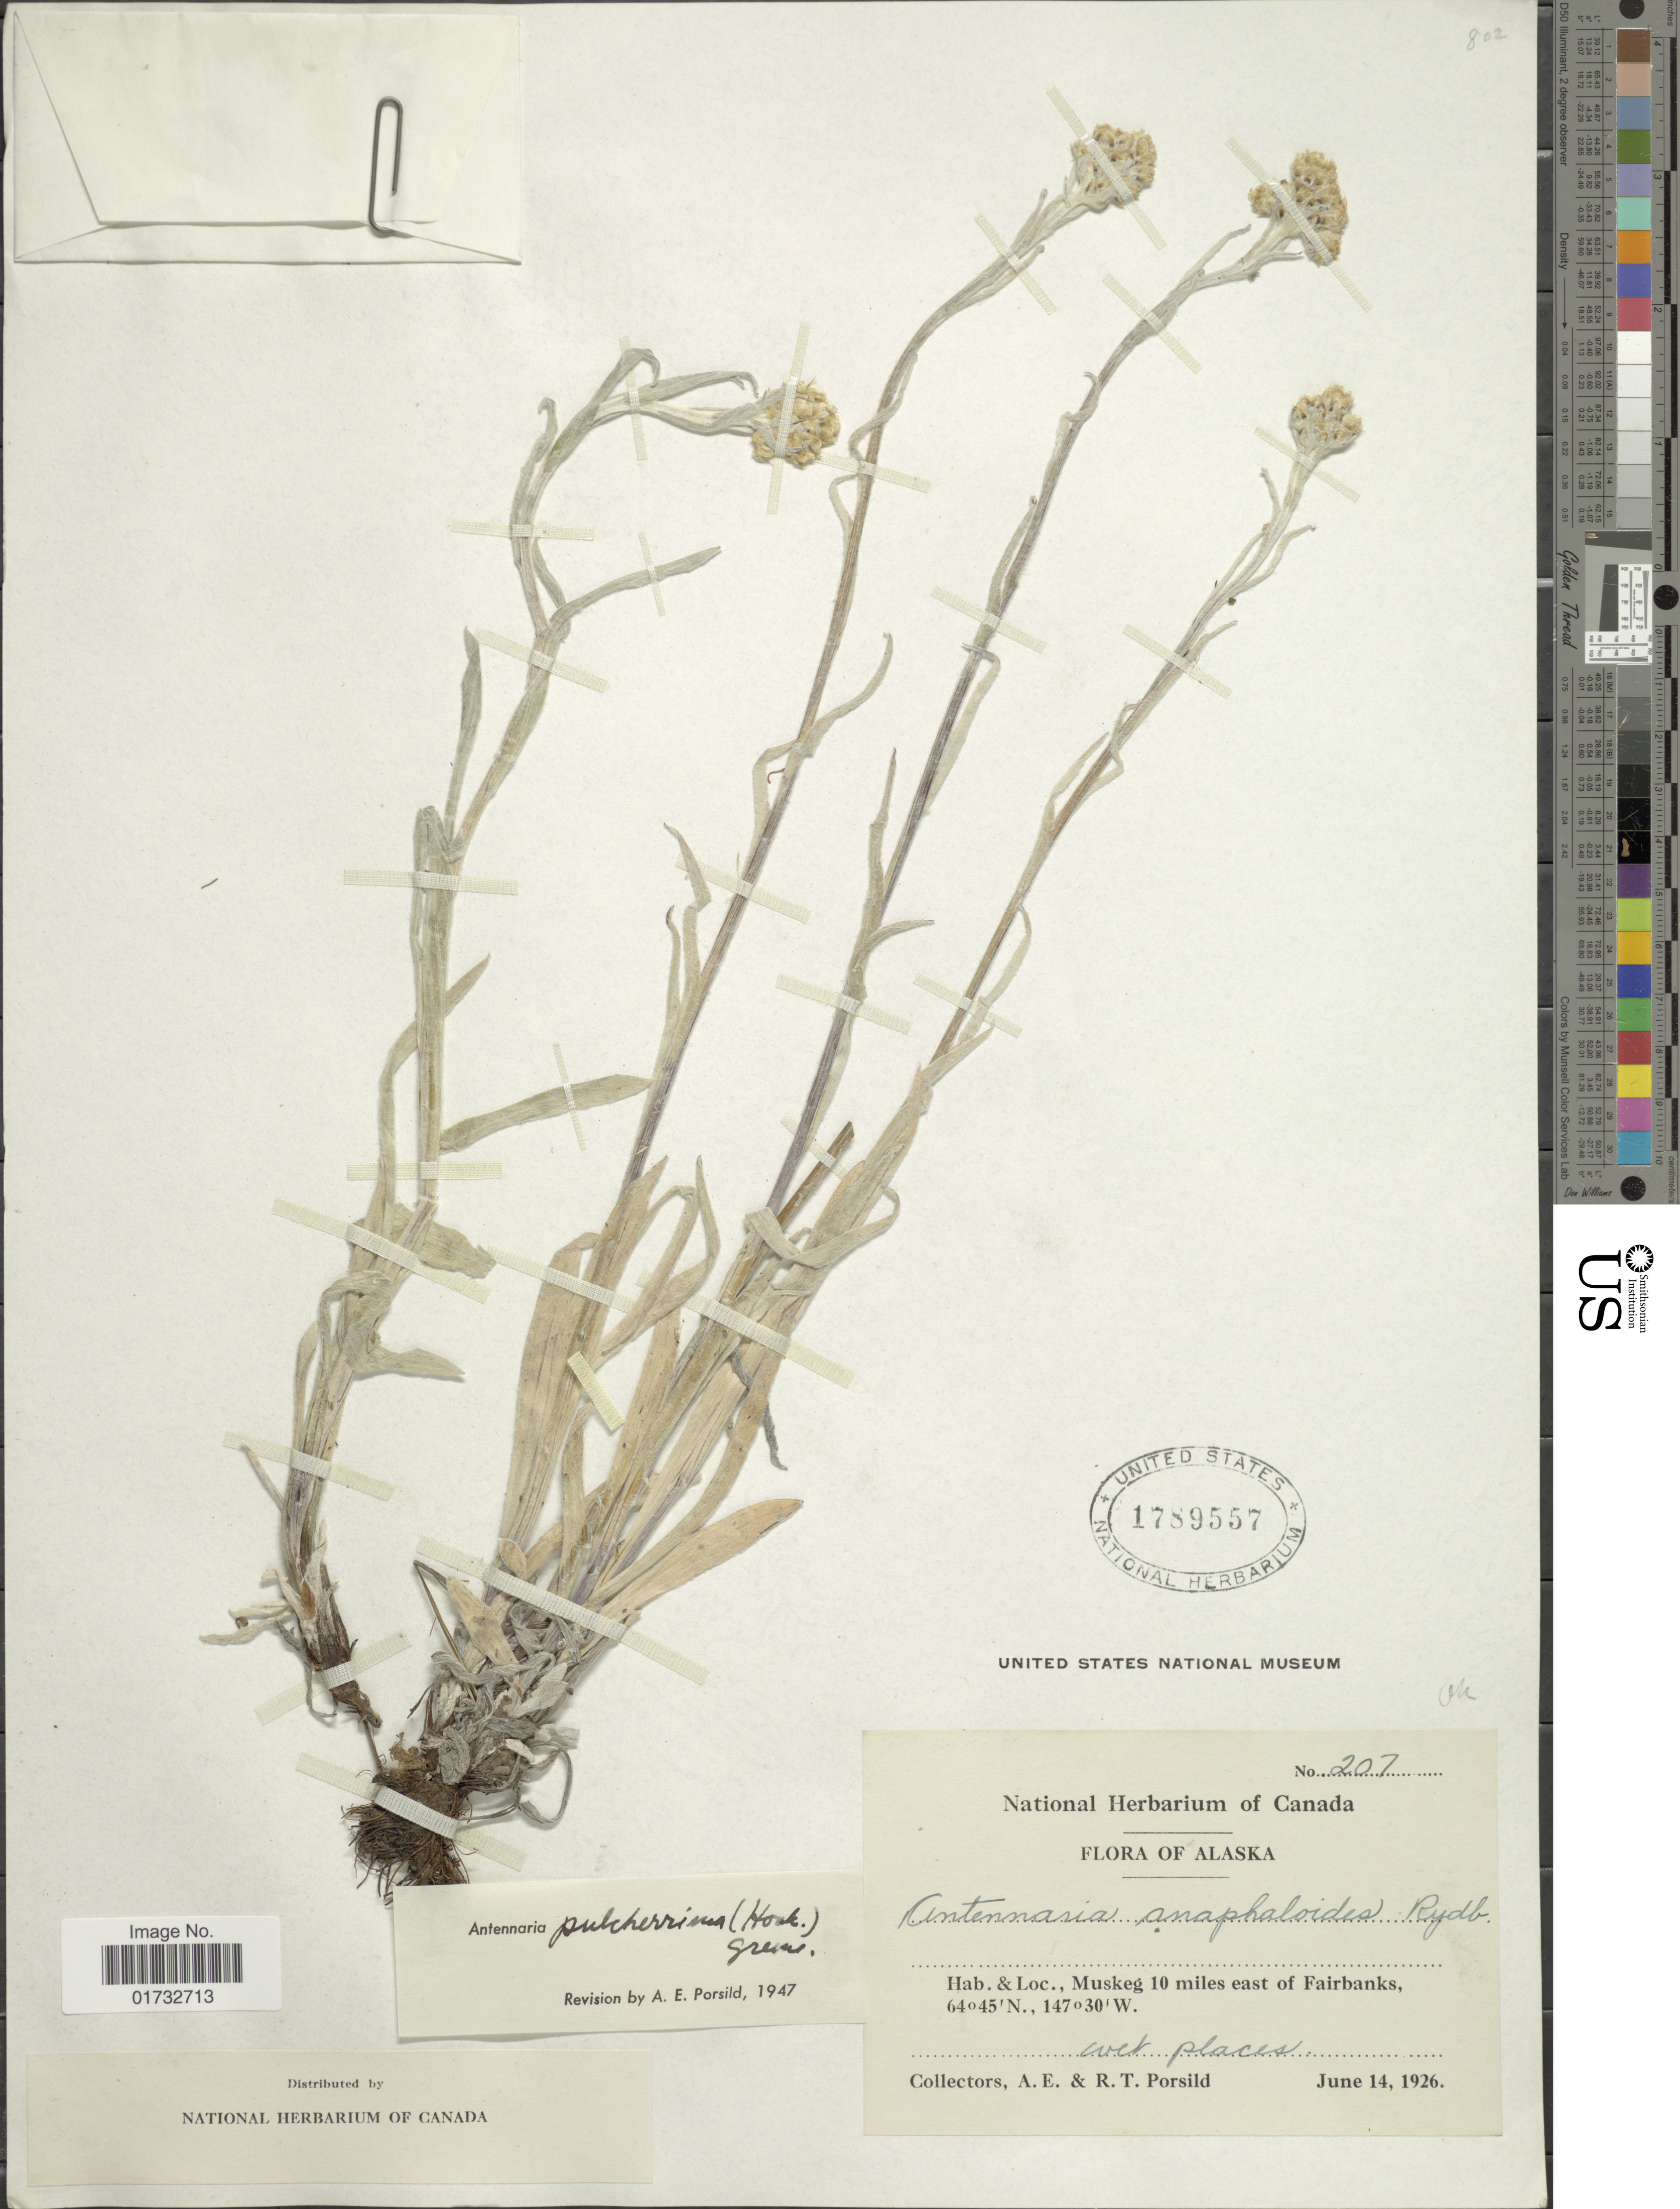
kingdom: Plantae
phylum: Tracheophyta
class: Magnoliopsida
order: Asterales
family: Asteraceae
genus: Antennaria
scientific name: Antennaria pulcherrima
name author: (Hook.) Greene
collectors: A. E. Porsild & R. T. Porsild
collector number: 207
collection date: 1926-06-14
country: United States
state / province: Alaska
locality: Muskeg 10 miles east of Fairbanks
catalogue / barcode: US 1789557